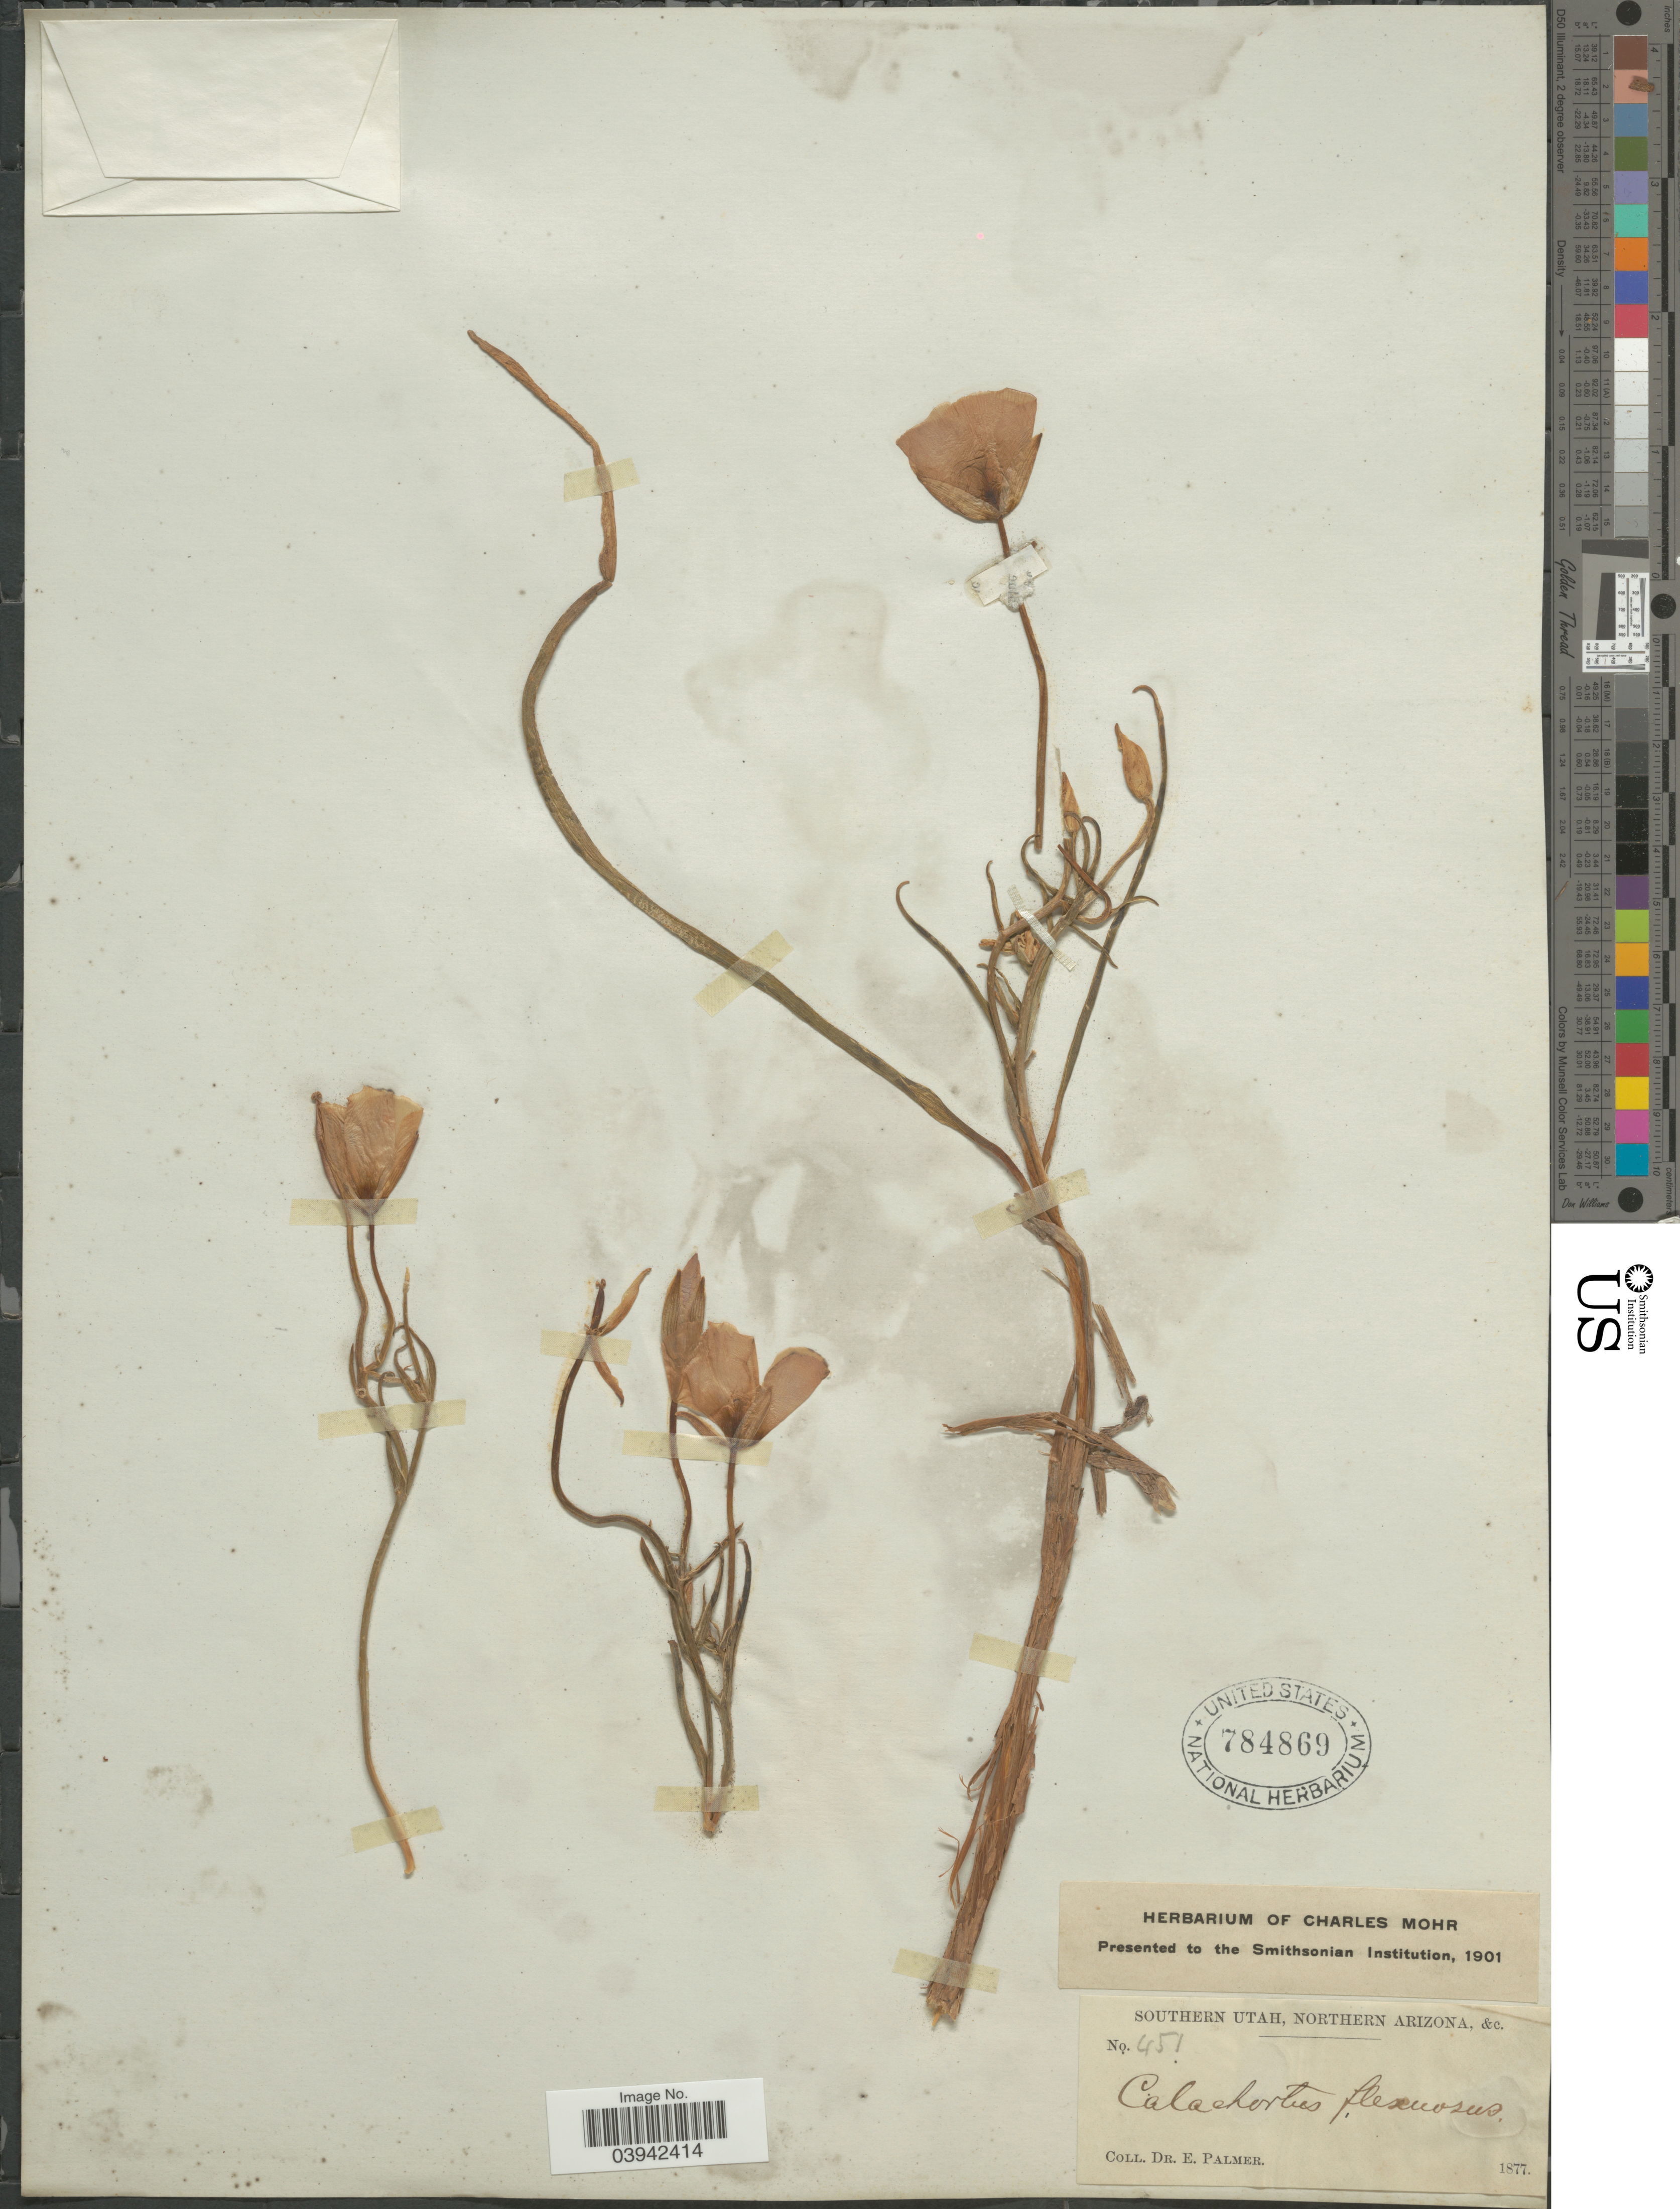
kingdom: Plantae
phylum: Tracheophyta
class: Liliopsida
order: Liliales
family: Liliaceae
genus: Calochortus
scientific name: Calochortus flexuosus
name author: S. Watson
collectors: E. Palmer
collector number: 451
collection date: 1877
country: United States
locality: Southern Utah, Northern Arizona.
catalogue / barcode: US 784869